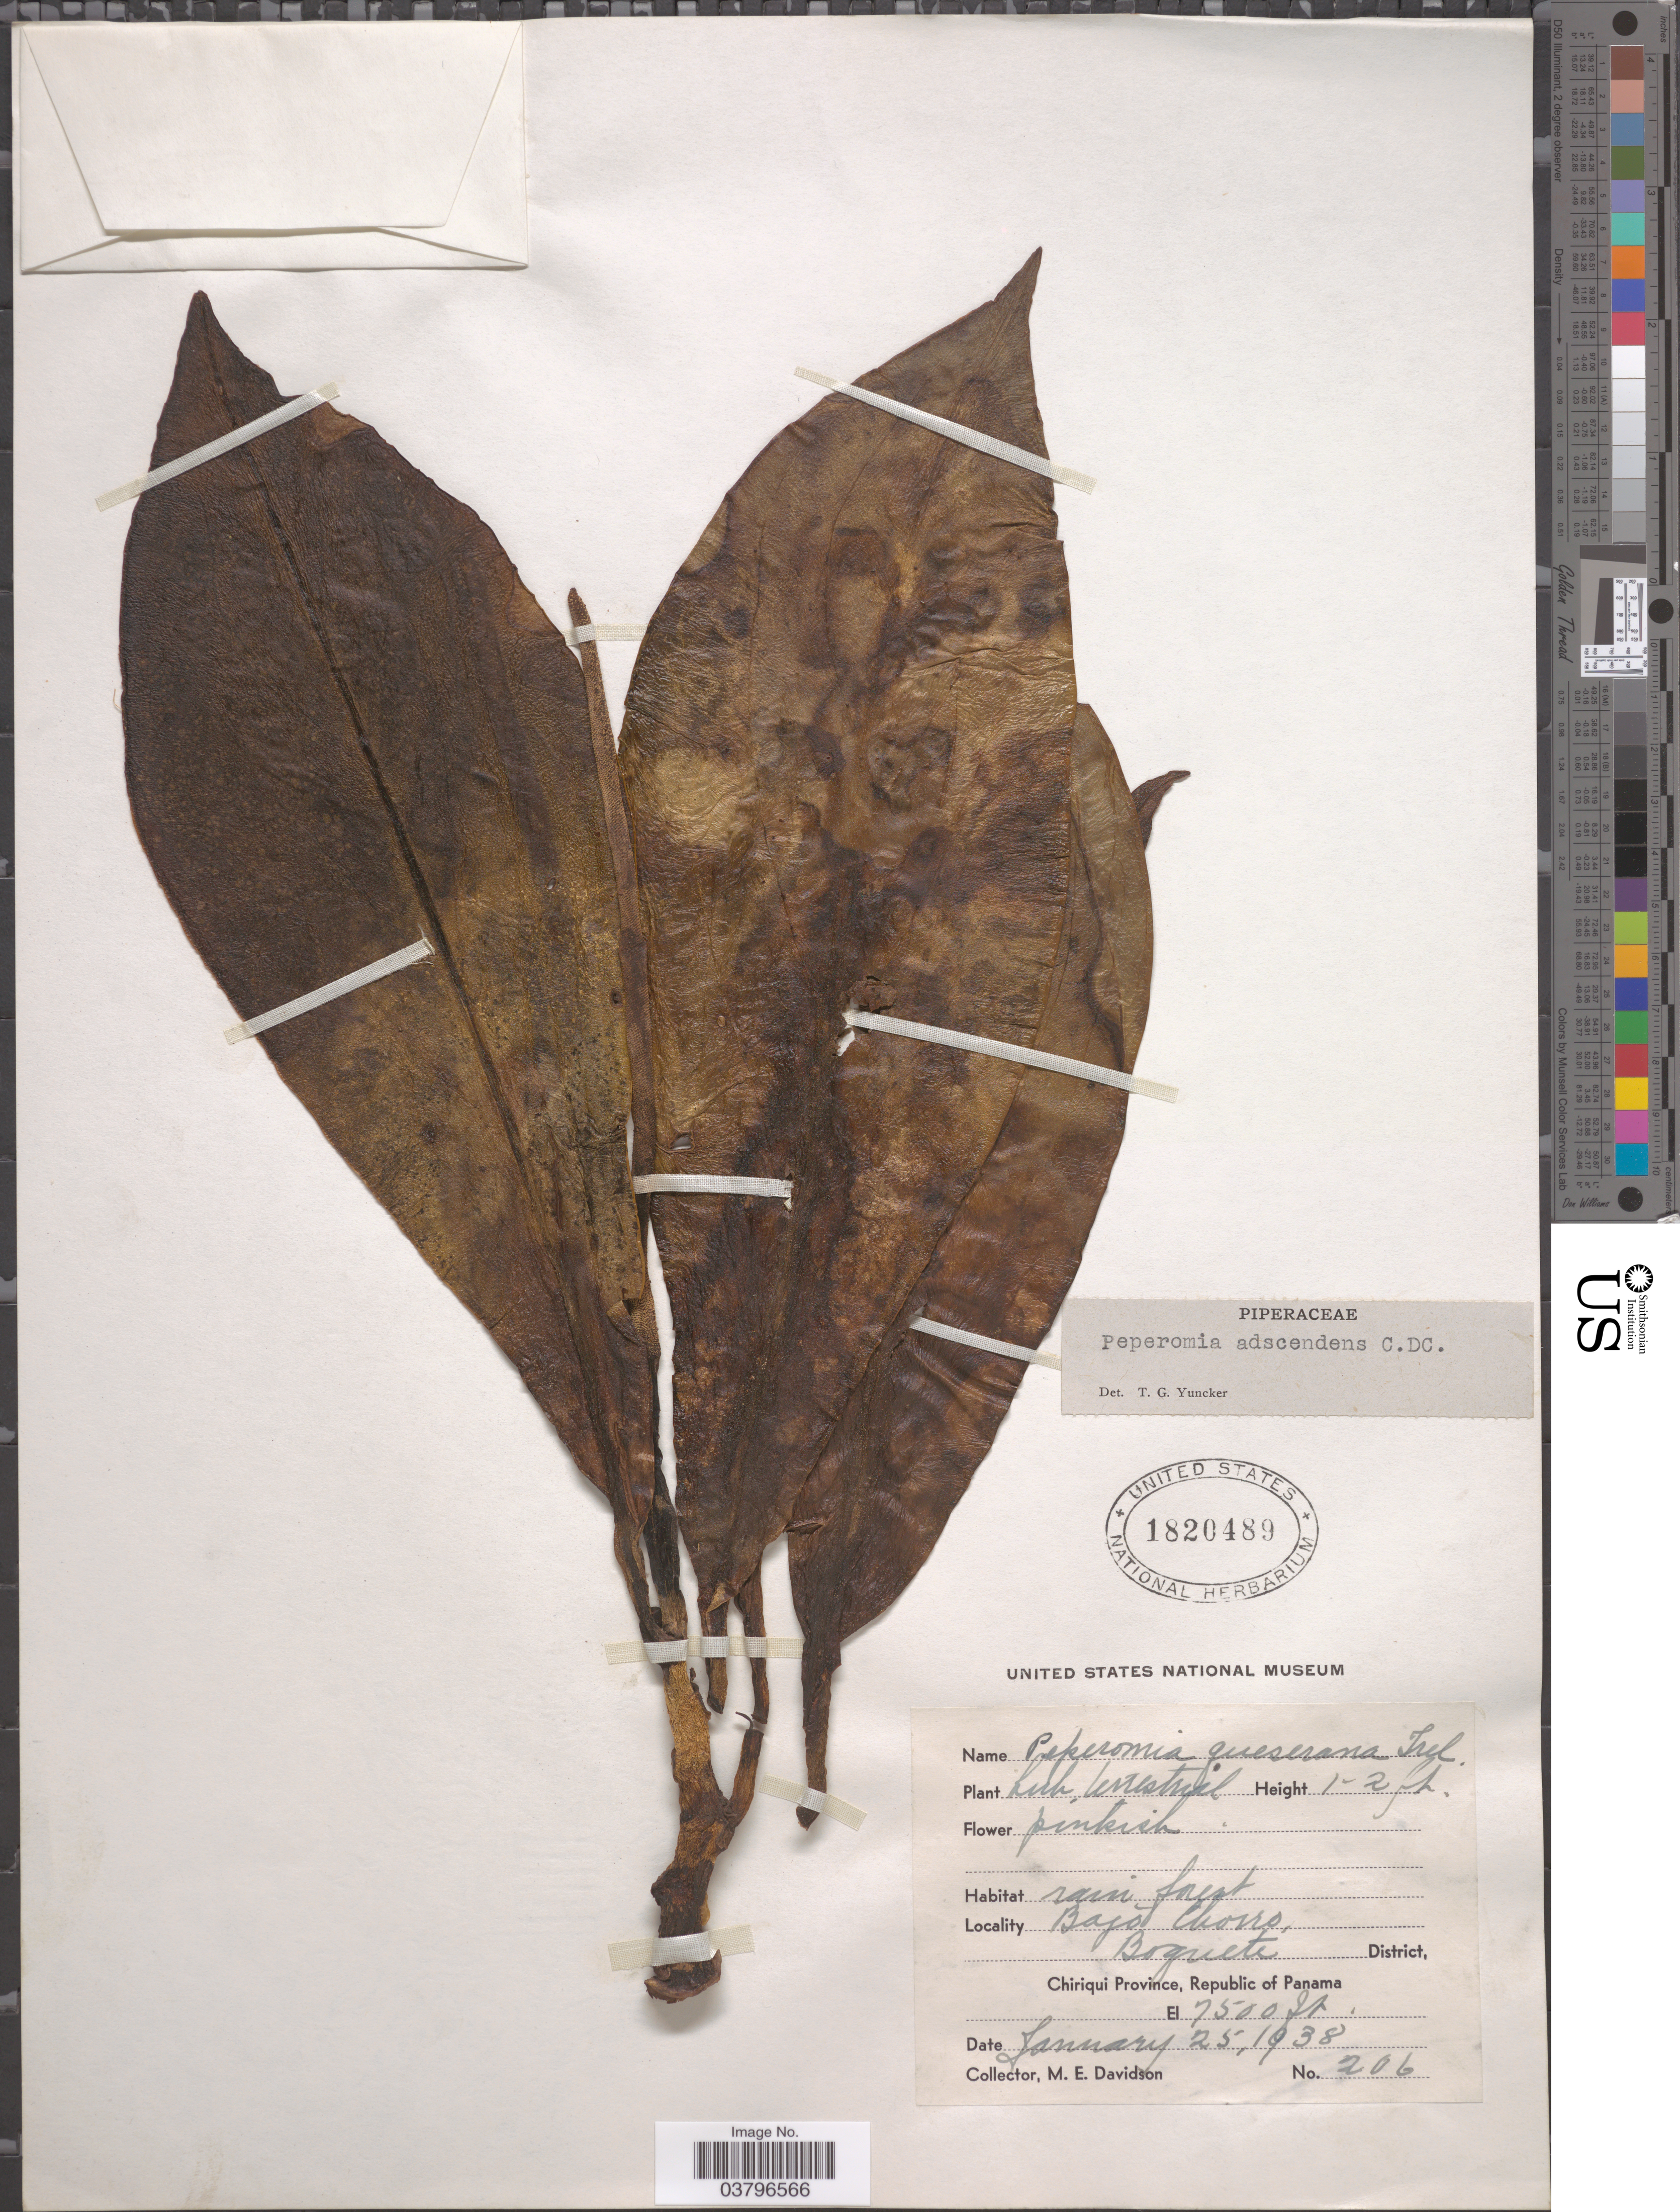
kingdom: Plantae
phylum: Tracheophyta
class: Magnoliopsida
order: Piperales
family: Piperaceae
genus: Peperomia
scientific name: Peperomia adscendens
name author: C. DC.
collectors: M. E. Davidson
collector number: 206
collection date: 1938-01-25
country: Panama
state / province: Chiriqui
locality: Bajo Chorro, Boquete District.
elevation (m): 2286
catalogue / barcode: US 1820489